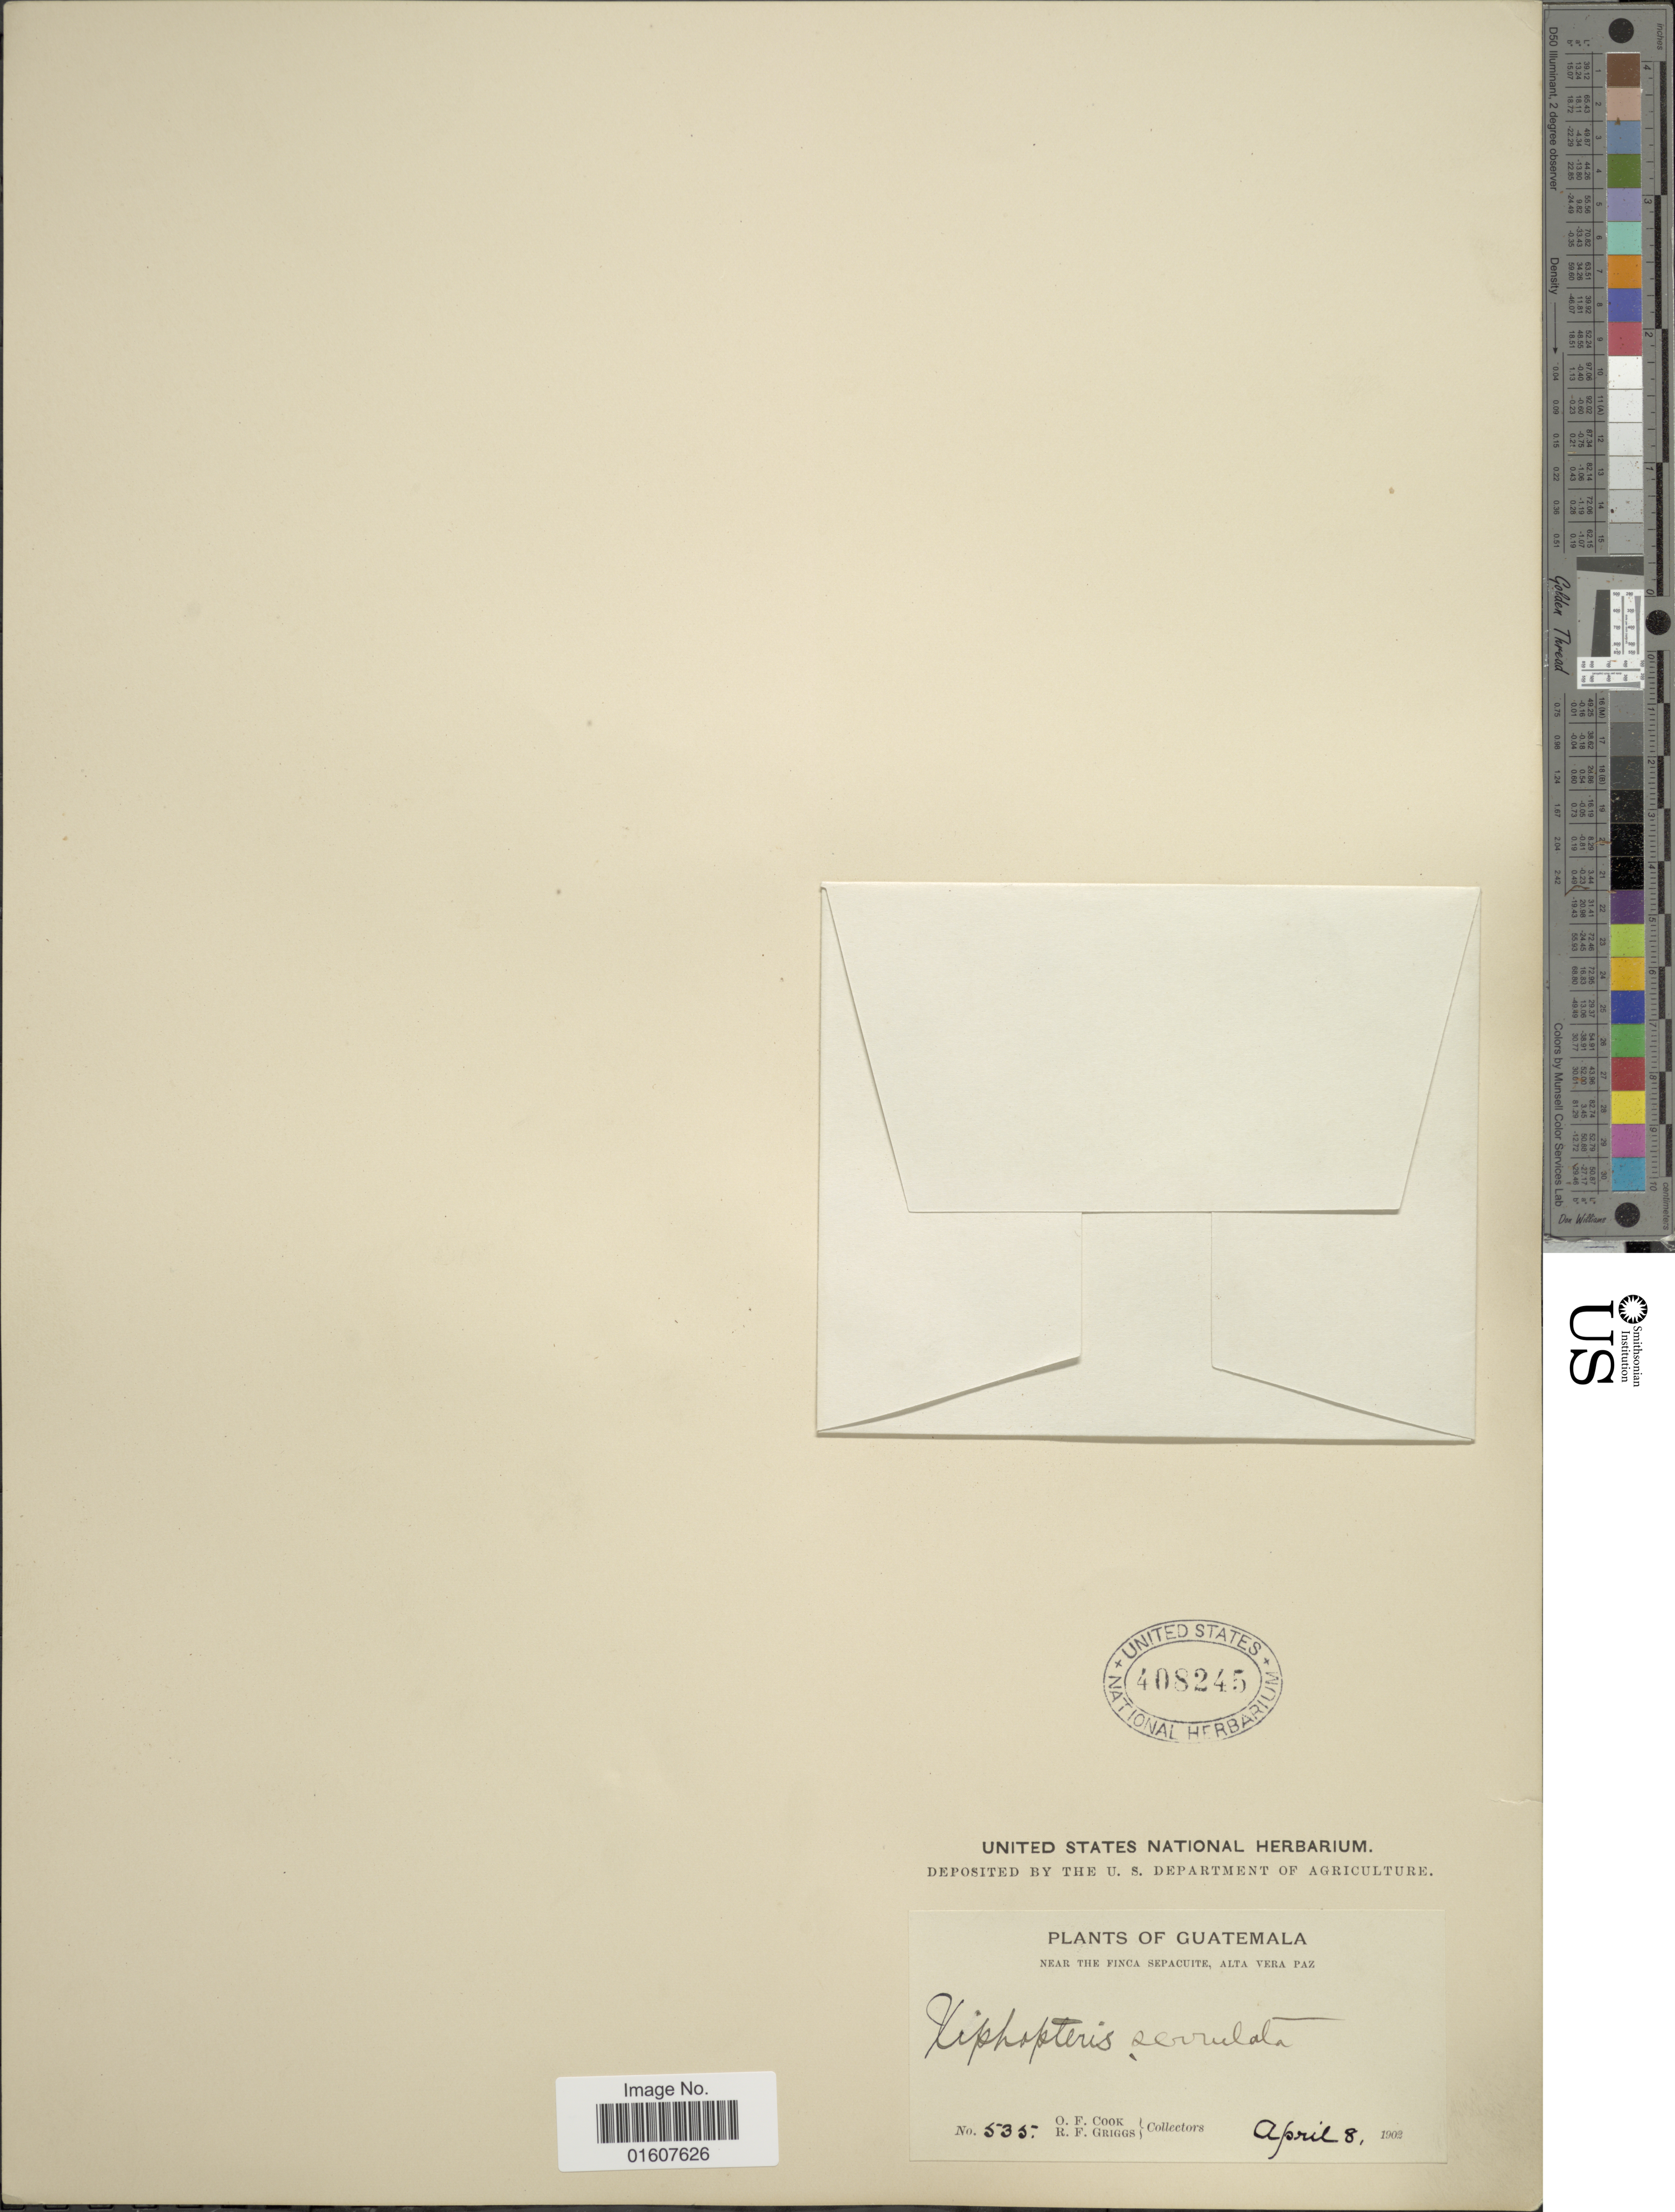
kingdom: Plantae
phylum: Tracheophyta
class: Polypodiopsida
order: Polypodiales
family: Polypodiaceae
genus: Cochlidium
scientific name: Cochlidium serrulatum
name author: (Sw.) L.E. Bishop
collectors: O. F. Cook & R. F. Griggs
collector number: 535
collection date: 1902-04-08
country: Guatemala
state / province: Alta Verapaz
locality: Near the Finca Sepacuite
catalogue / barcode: US 408245